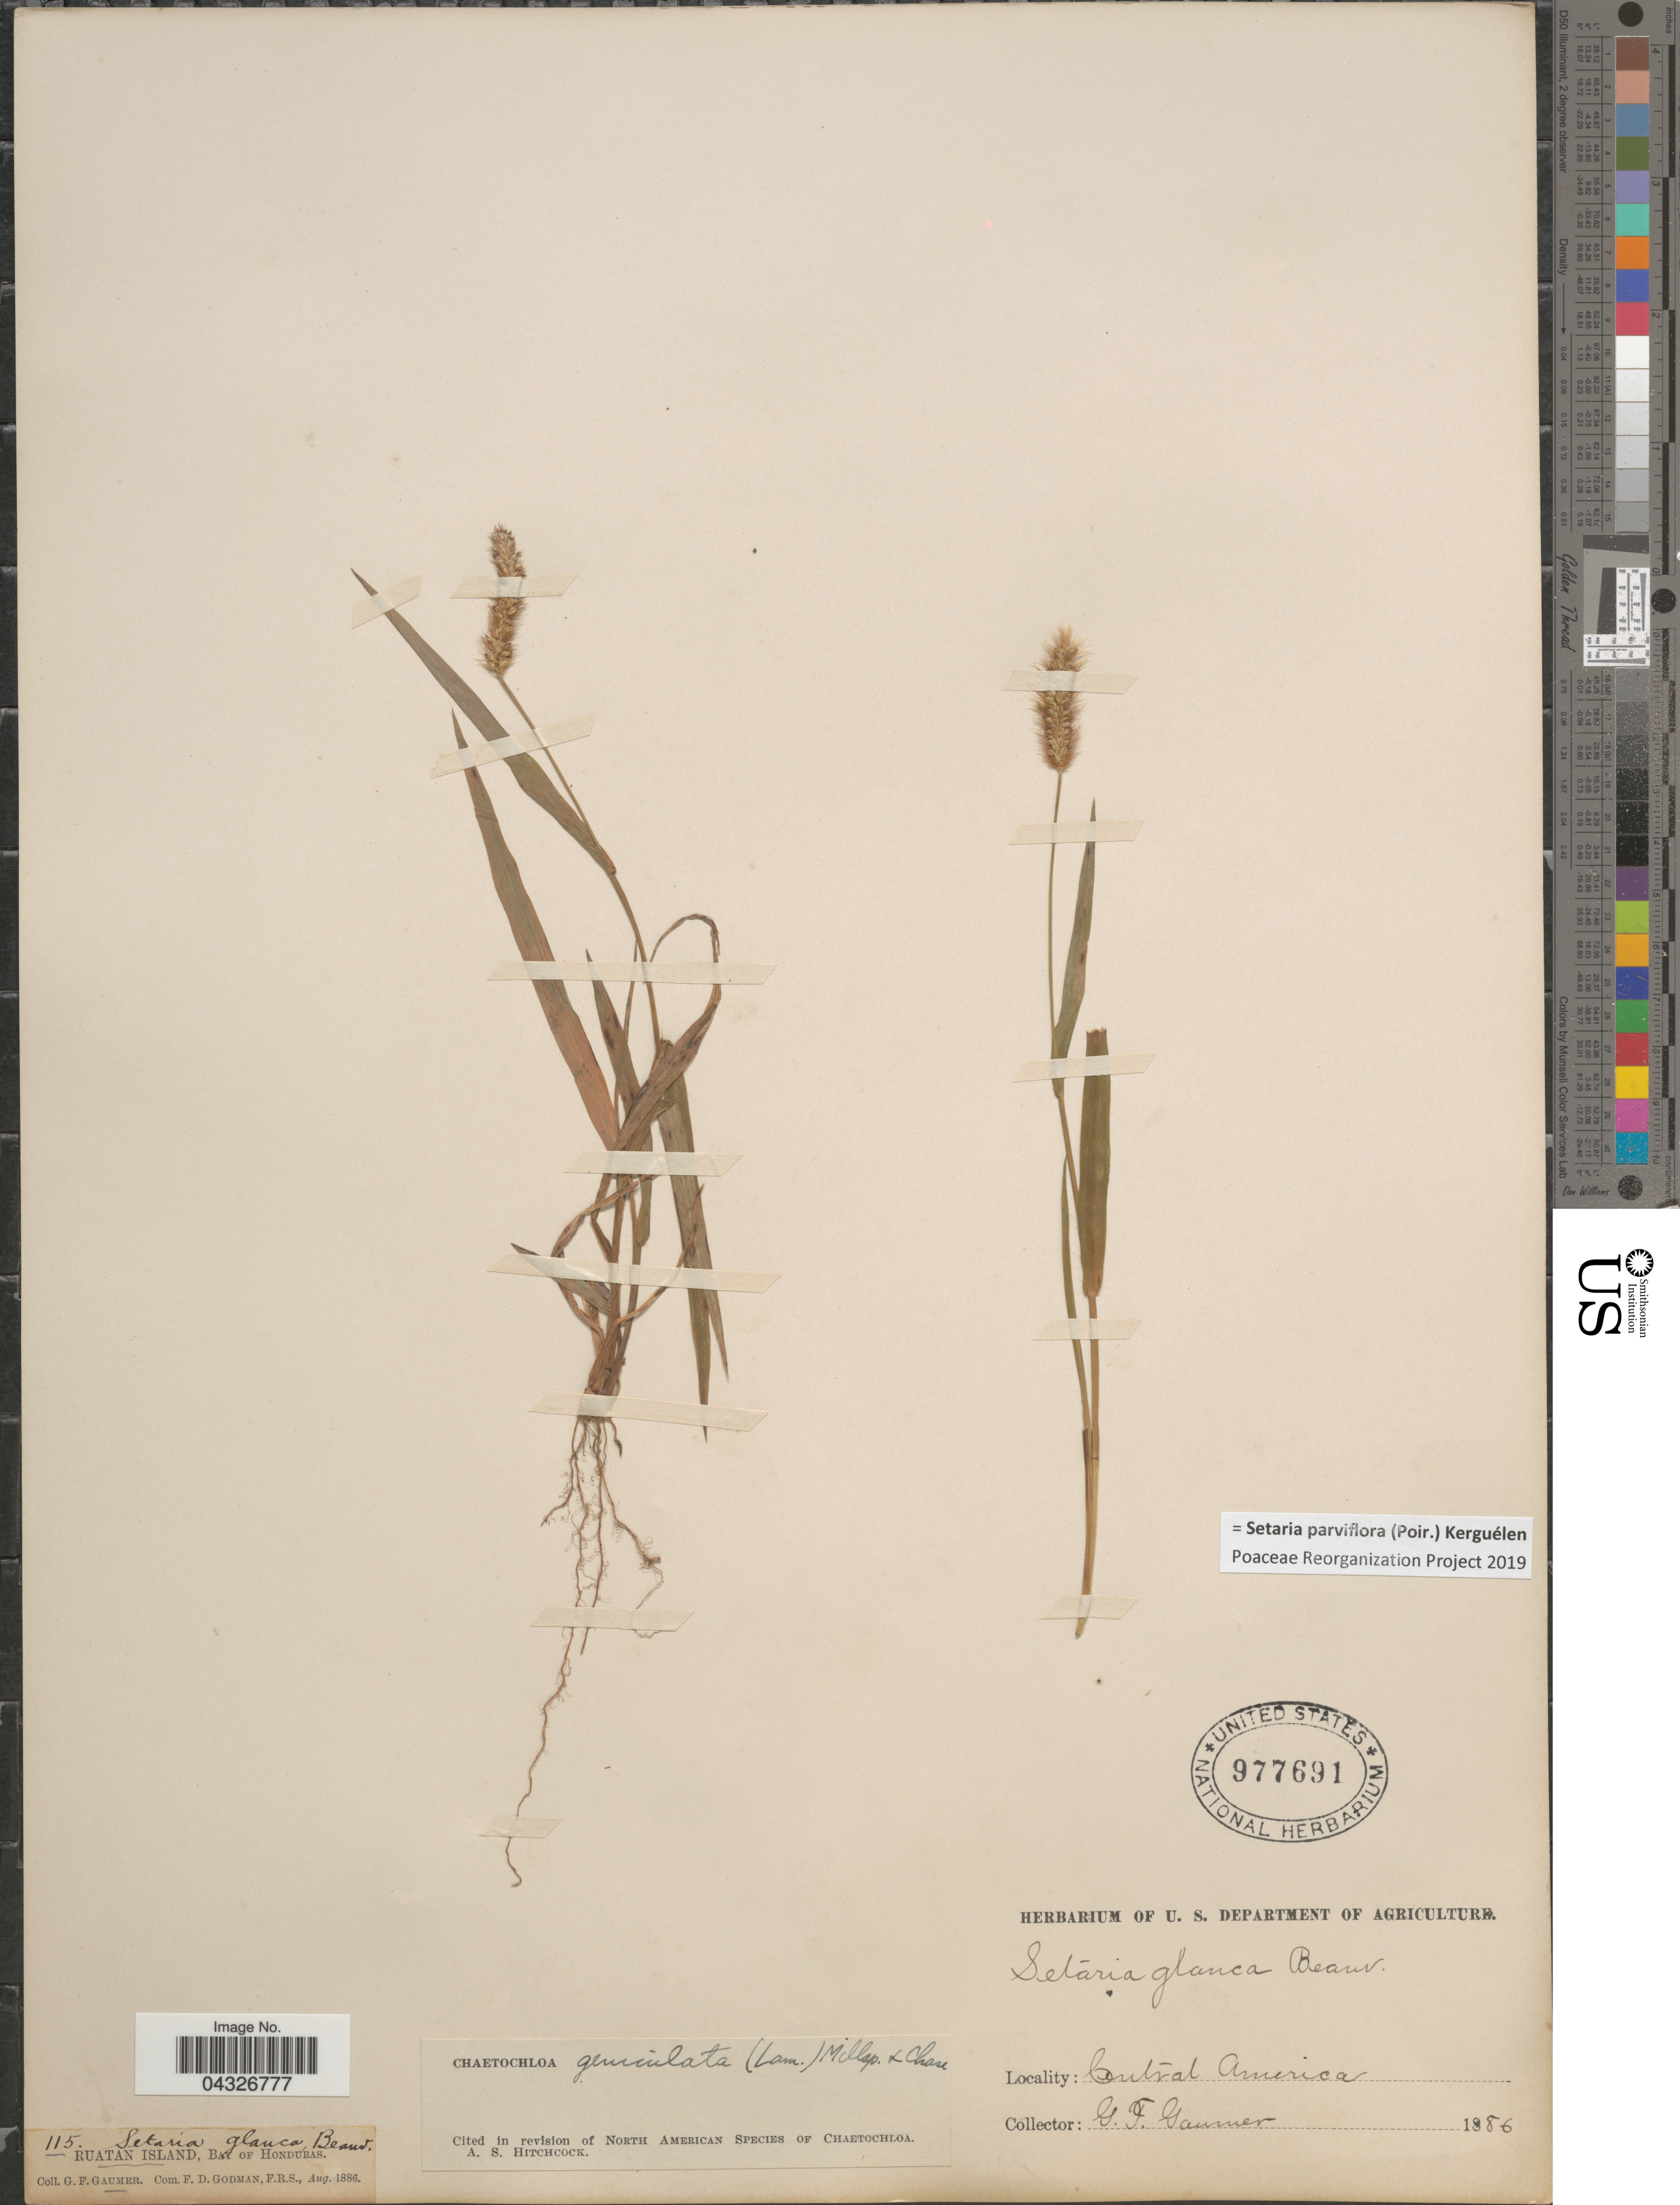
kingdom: Plantae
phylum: Tracheophyta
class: Liliopsida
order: Poales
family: Poaceae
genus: Setaria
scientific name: Setaria parviflora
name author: (Poir.) Kerguélen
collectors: G. F. Gaumer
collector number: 115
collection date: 1886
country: Honduras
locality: Ruatan Island, Bay of Honduras.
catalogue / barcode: US 977691